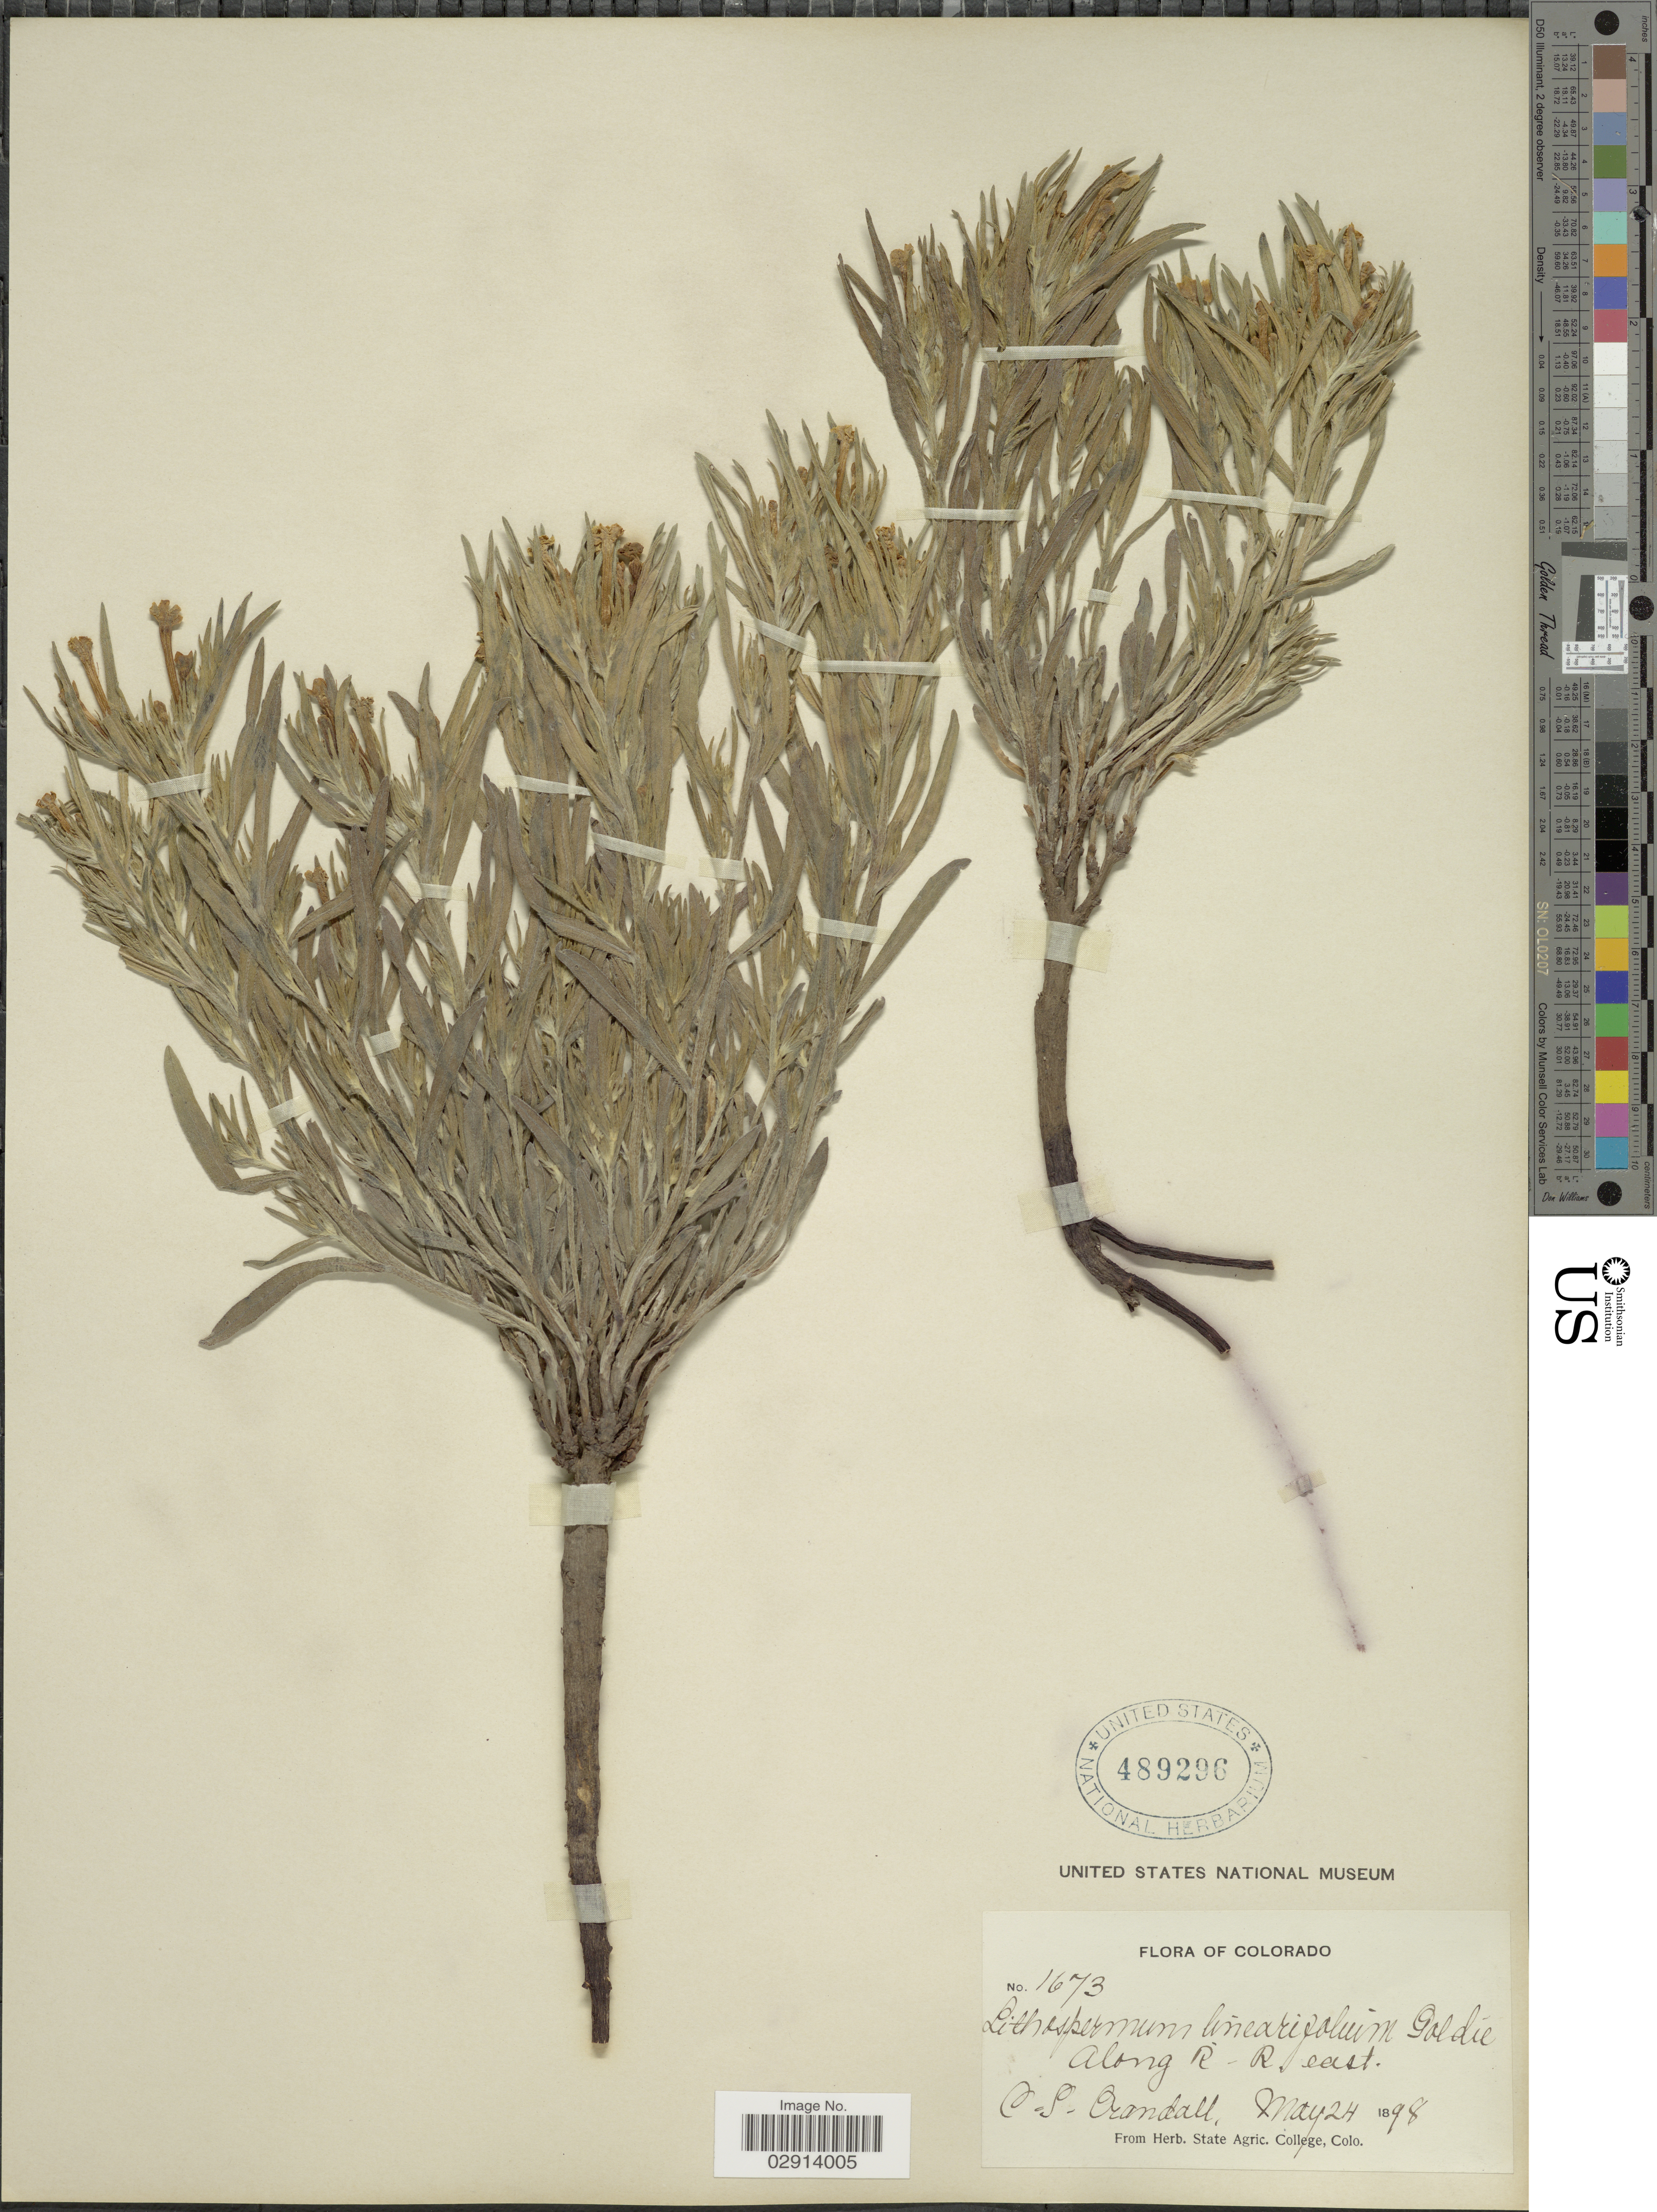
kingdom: Plantae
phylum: Tracheophyta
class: Magnoliopsida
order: Boraginales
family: Boraginaceae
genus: Lithospermum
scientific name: Lithospermum incisum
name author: Lehm.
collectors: C. Crandall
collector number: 1673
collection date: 1898-05-24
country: United States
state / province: Colorado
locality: Along R. R. east.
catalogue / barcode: US 489296